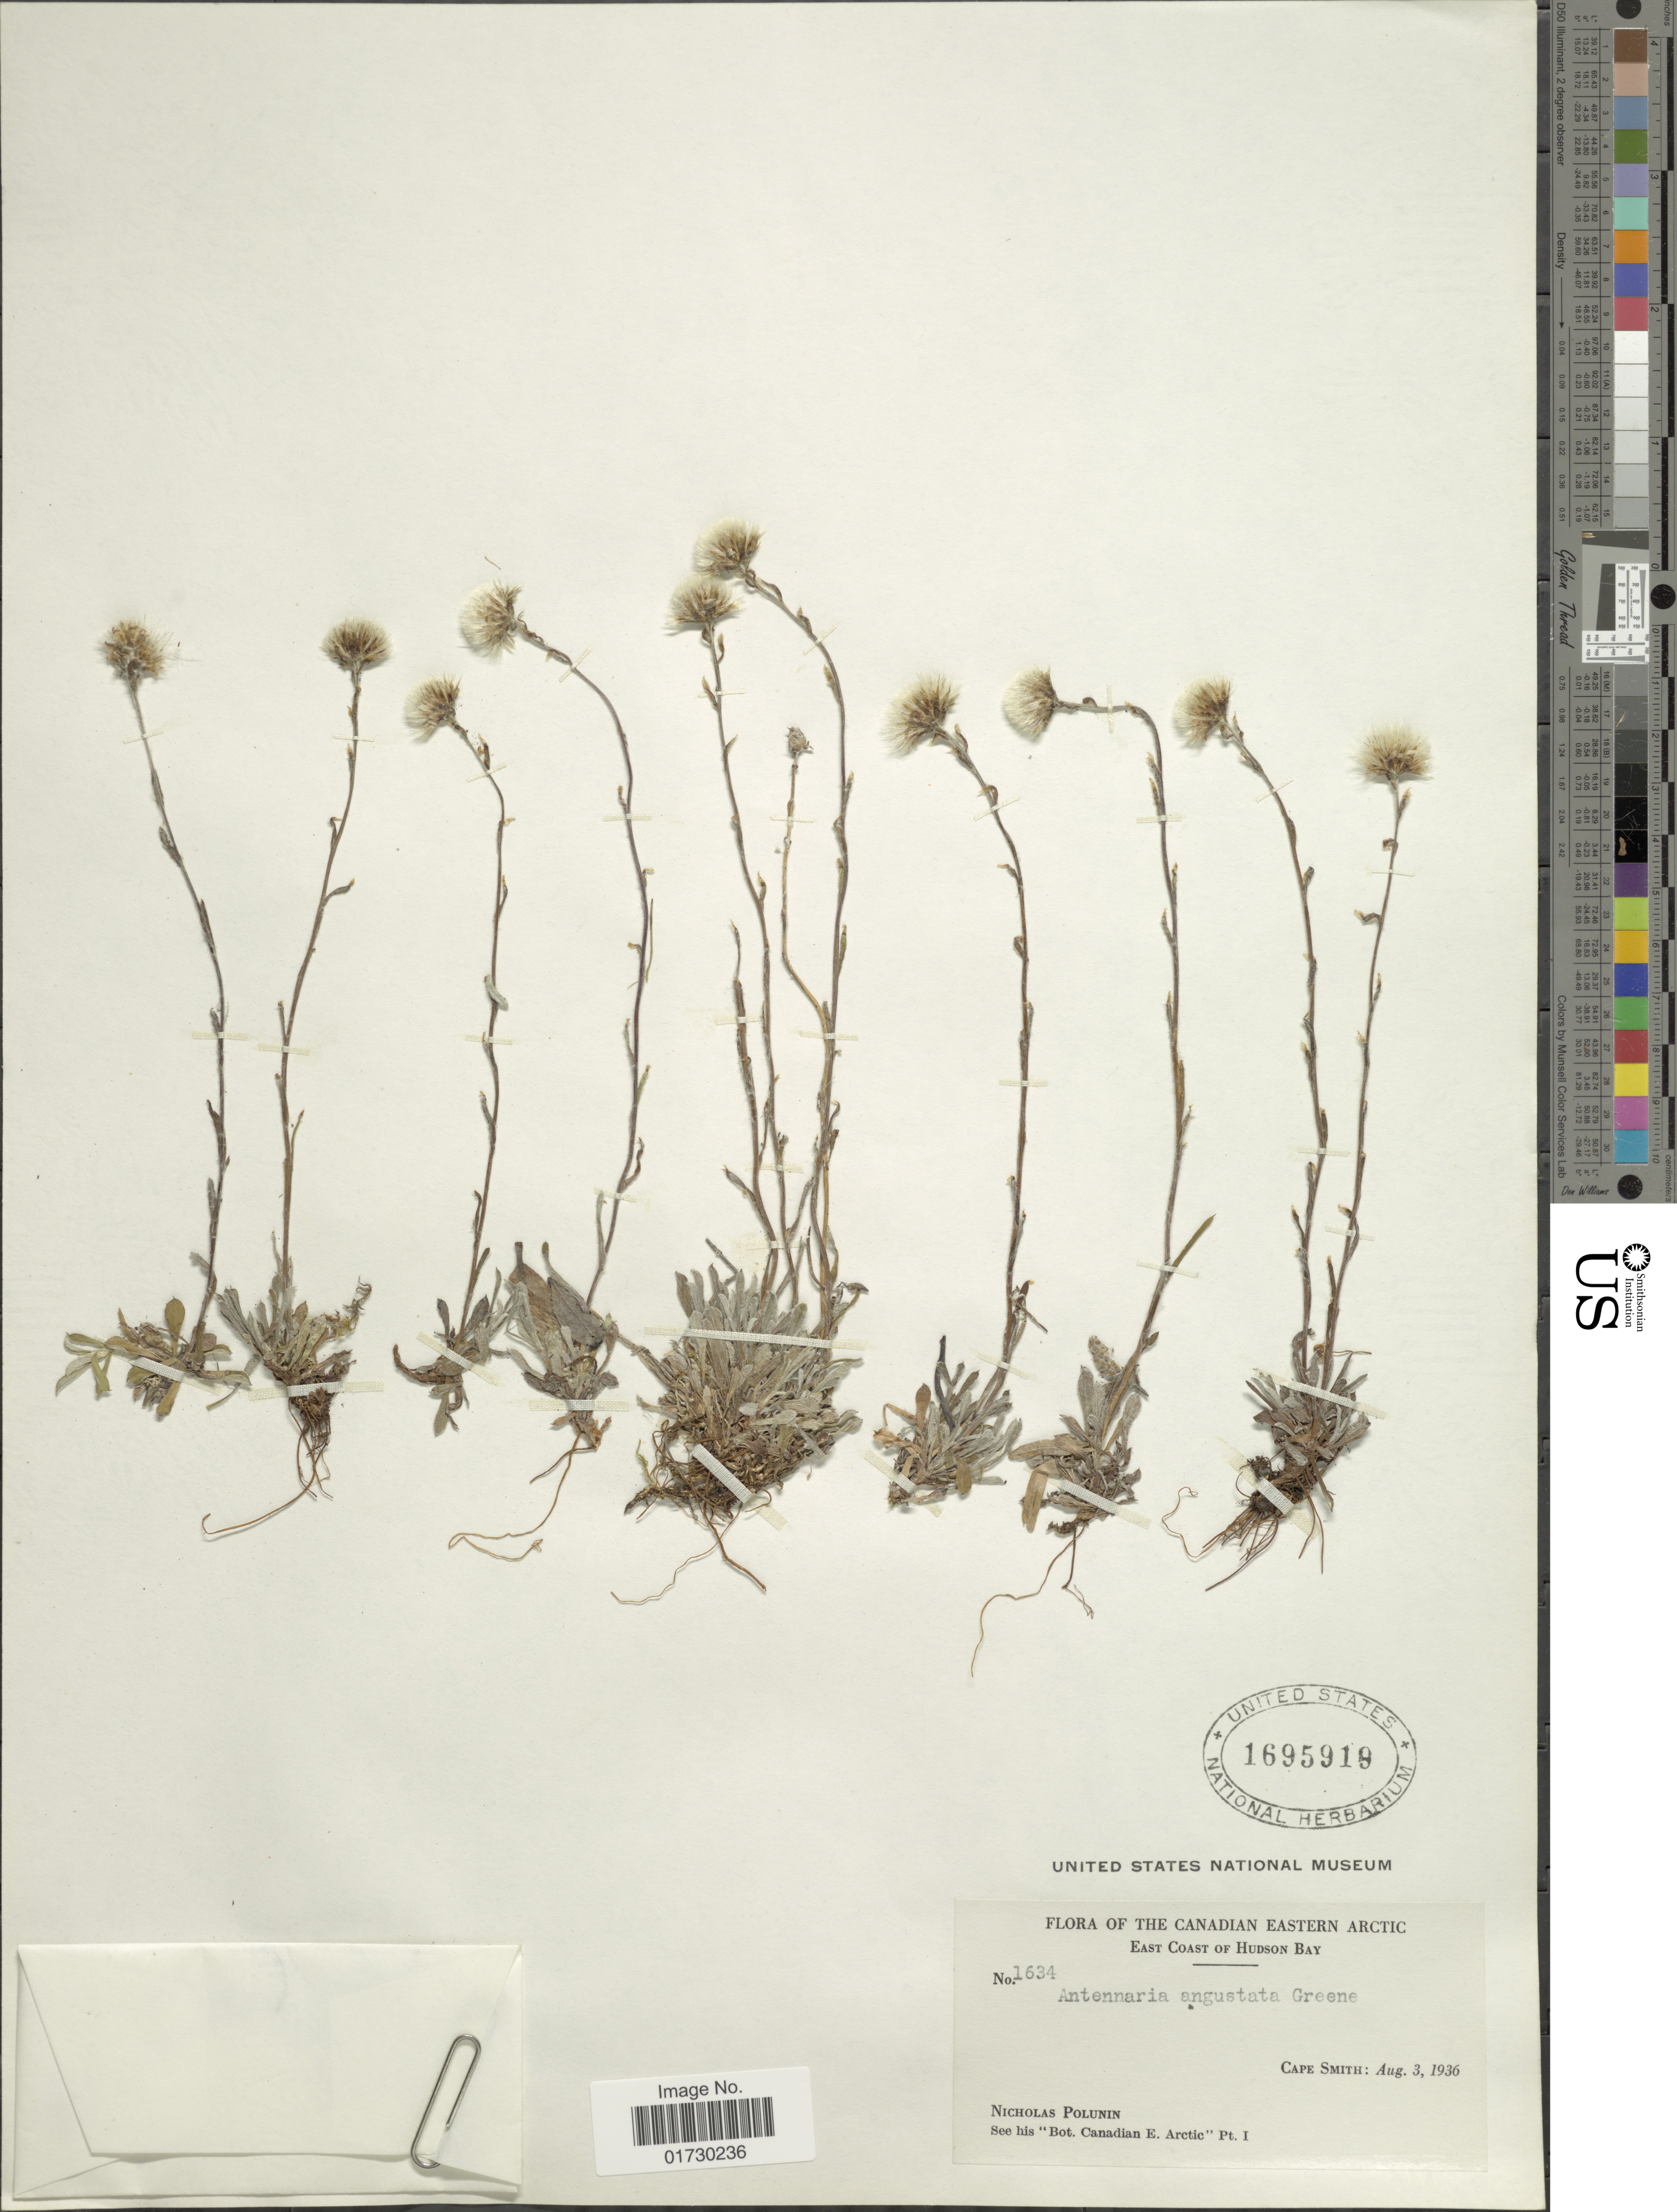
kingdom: Plantae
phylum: Tracheophyta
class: Magnoliopsida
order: Asterales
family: Asteraceae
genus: Antennaria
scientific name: Antennaria angustata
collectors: N. V. Polunin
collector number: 1634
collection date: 1936-08-03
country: Canada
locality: The Canadian Eastern Arctic, East Coast of Hudson Bay, Cape Smith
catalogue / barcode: US 1695919